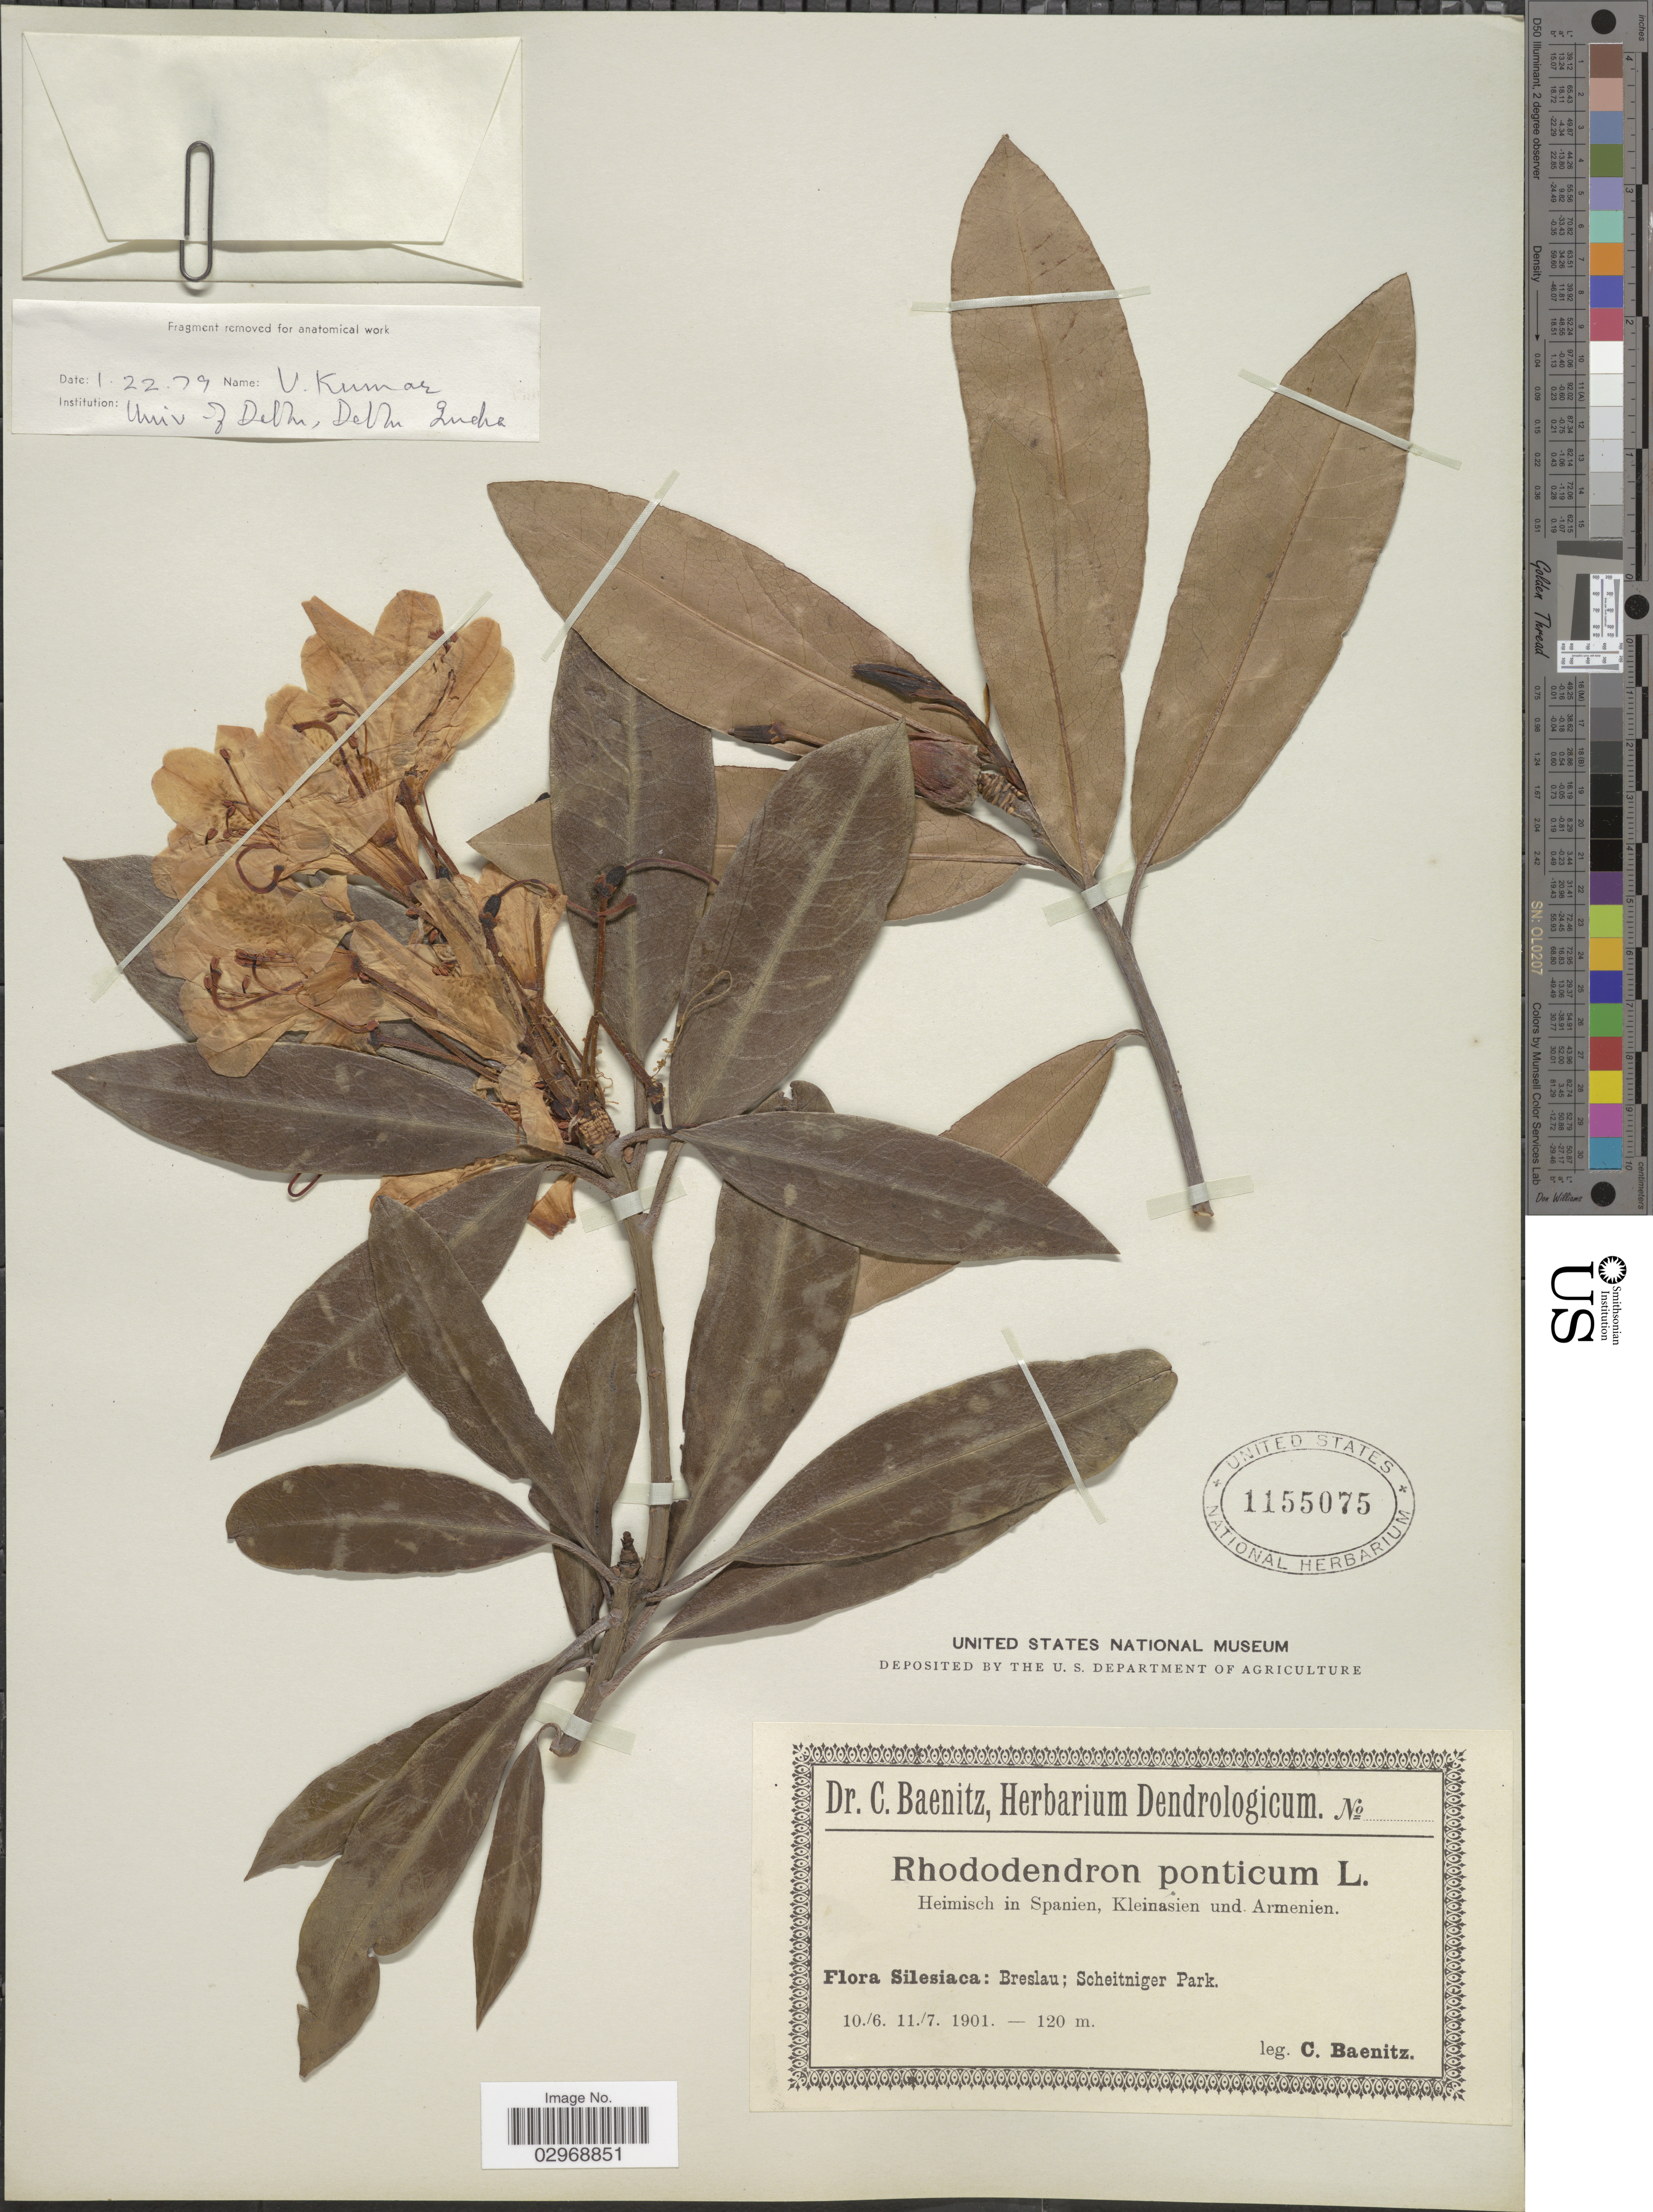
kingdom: Plantae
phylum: Tracheophyta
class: Magnoliopsida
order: Ericales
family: Ericaceae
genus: Rhododendron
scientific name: Rhododendron ponticum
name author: L.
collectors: C. G. Baenitz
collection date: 1901-06-10/1901-07-11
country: Poland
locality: Silesiaca: Breslau; Scheitniger Park.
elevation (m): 120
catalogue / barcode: US 1155075